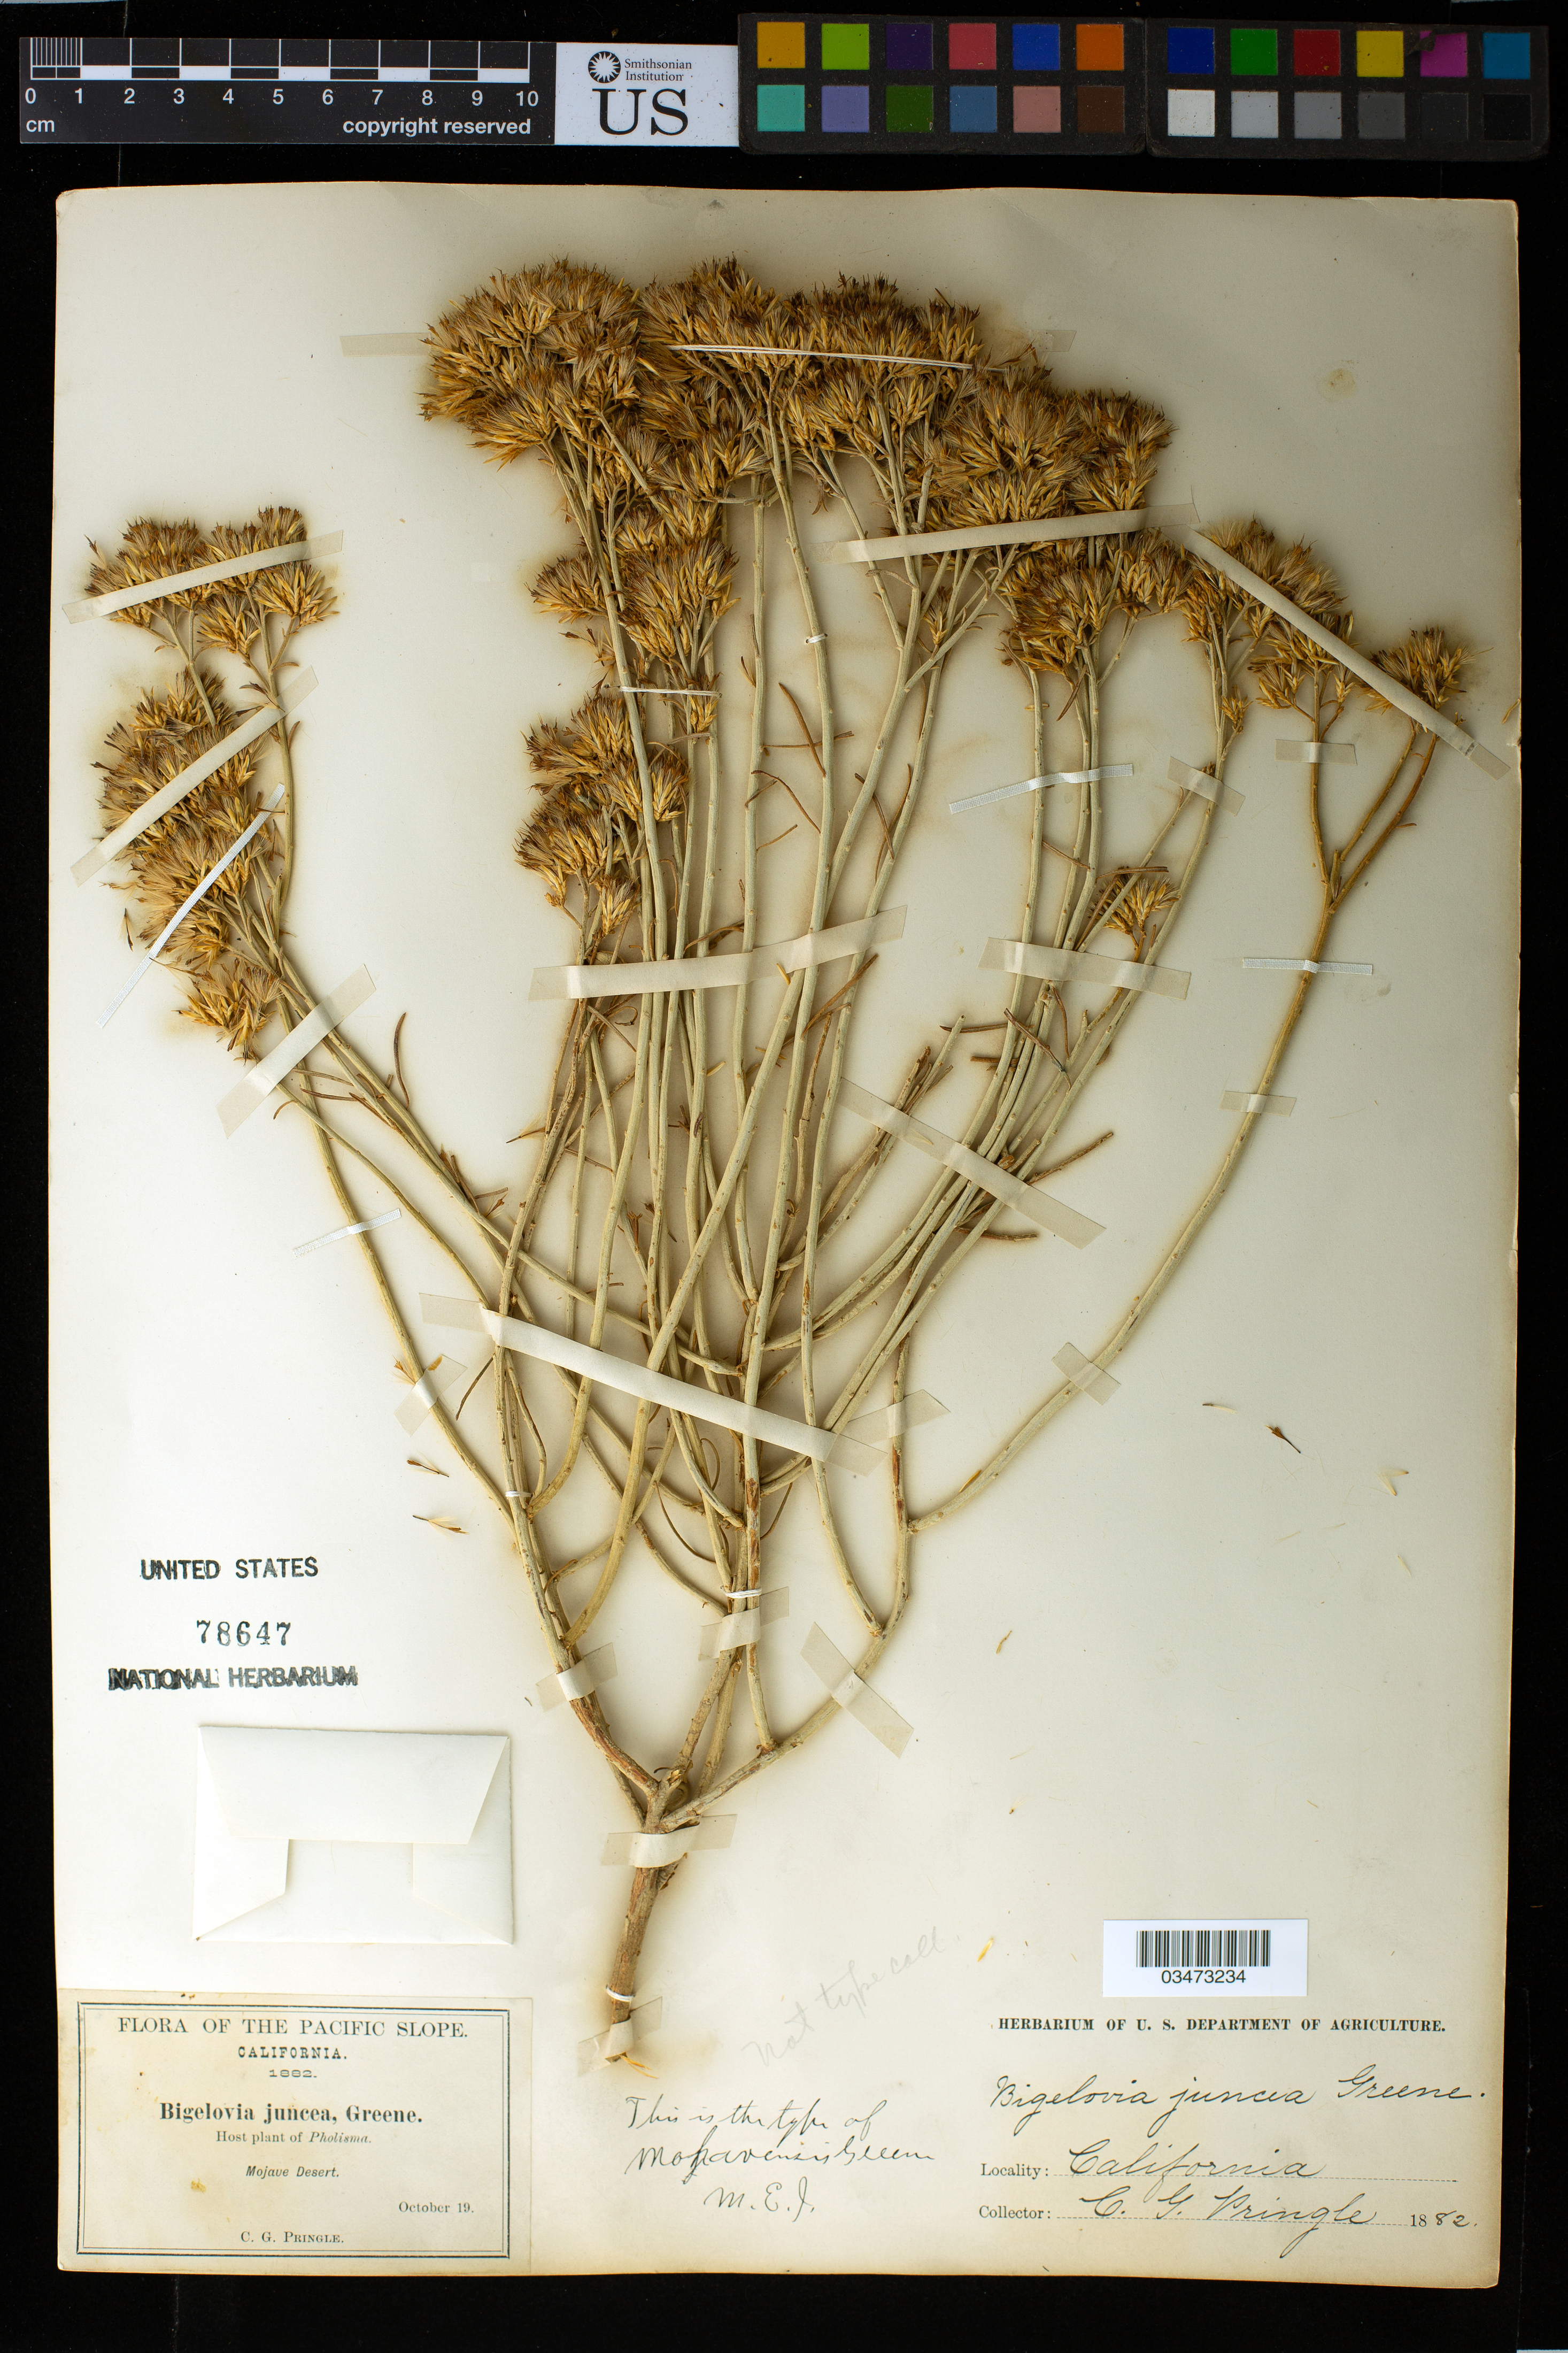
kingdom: Plantae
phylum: Tracheophyta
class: Magnoliopsida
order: Asterales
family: Asteraceae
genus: Chrysothamnus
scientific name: Chrysothamnus nauseosus subsp. junceus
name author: (Greene) H.M. Hall & Clem.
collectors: C. G. Pringle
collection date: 1882-10-19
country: United States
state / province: California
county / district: San Bernardino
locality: Mojave Desert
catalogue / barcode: US 78647